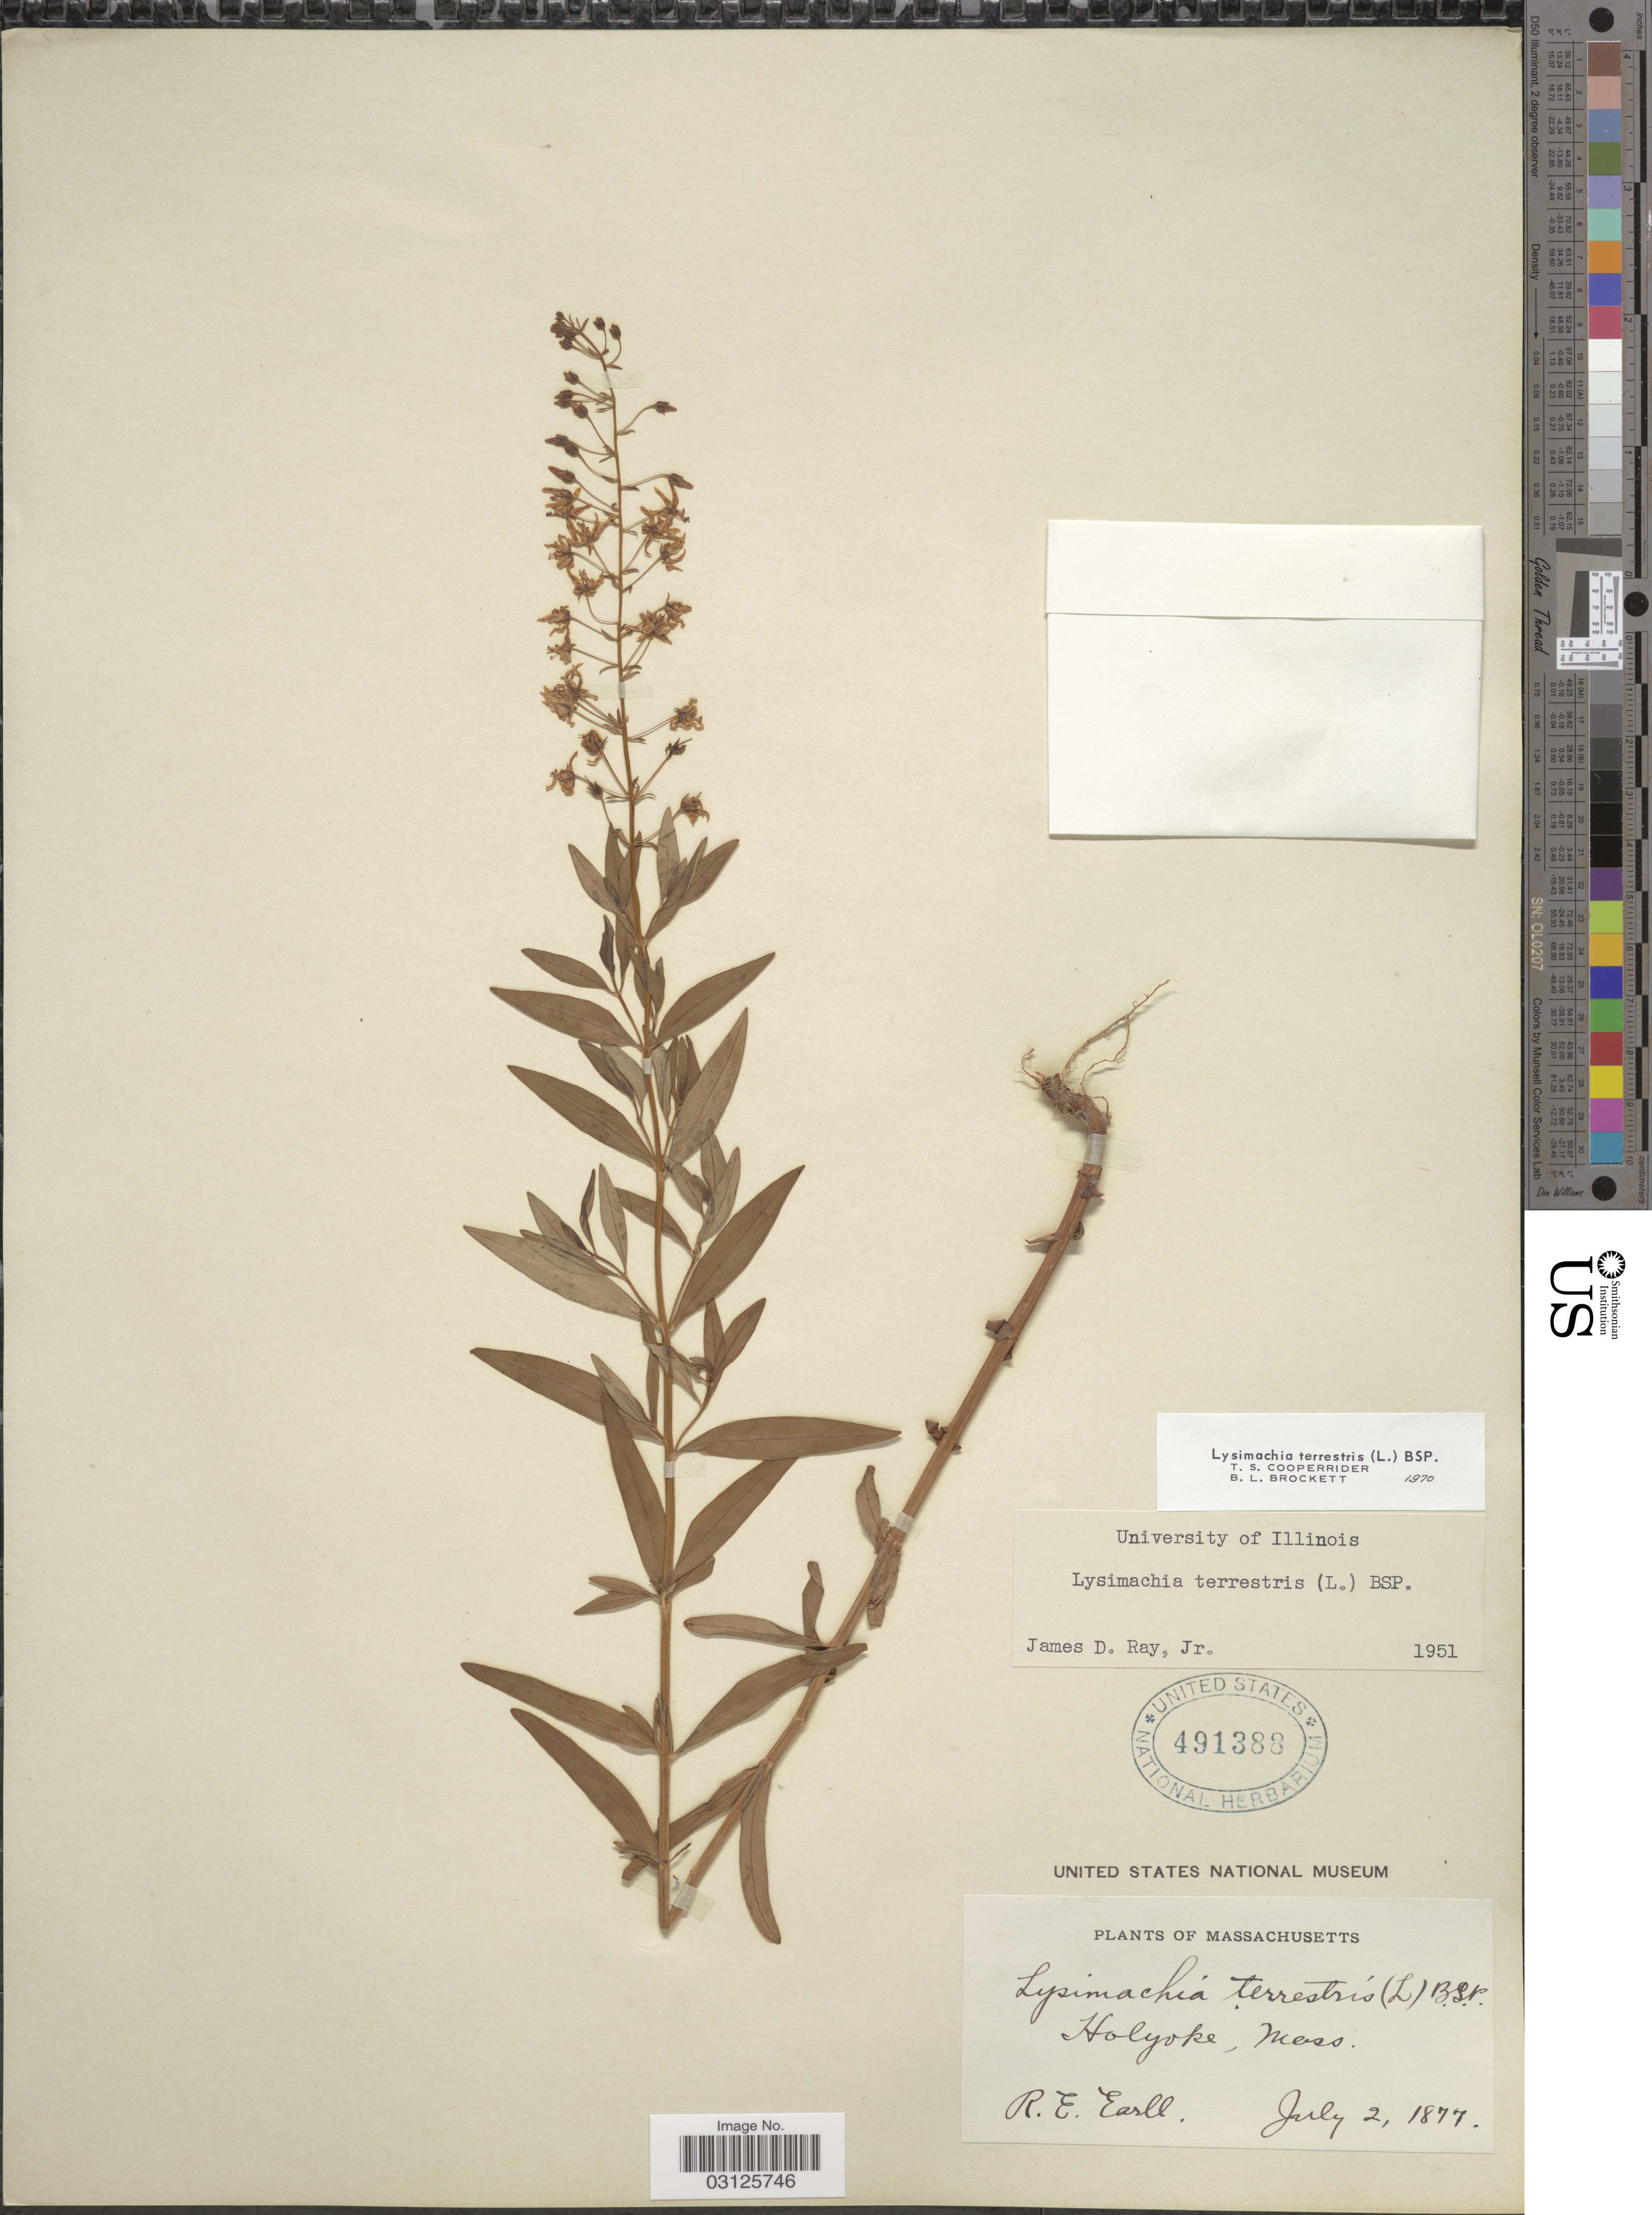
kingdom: Plantae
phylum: Tracheophyta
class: Magnoliopsida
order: Ericales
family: Primulaceae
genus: Lysimachia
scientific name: Lysimachia terrestris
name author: (L.) Britton, Stearns & Poggenb.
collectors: R. Earll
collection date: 1877-07-02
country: United States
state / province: Massachusetts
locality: Holyoke.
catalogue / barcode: US 491388